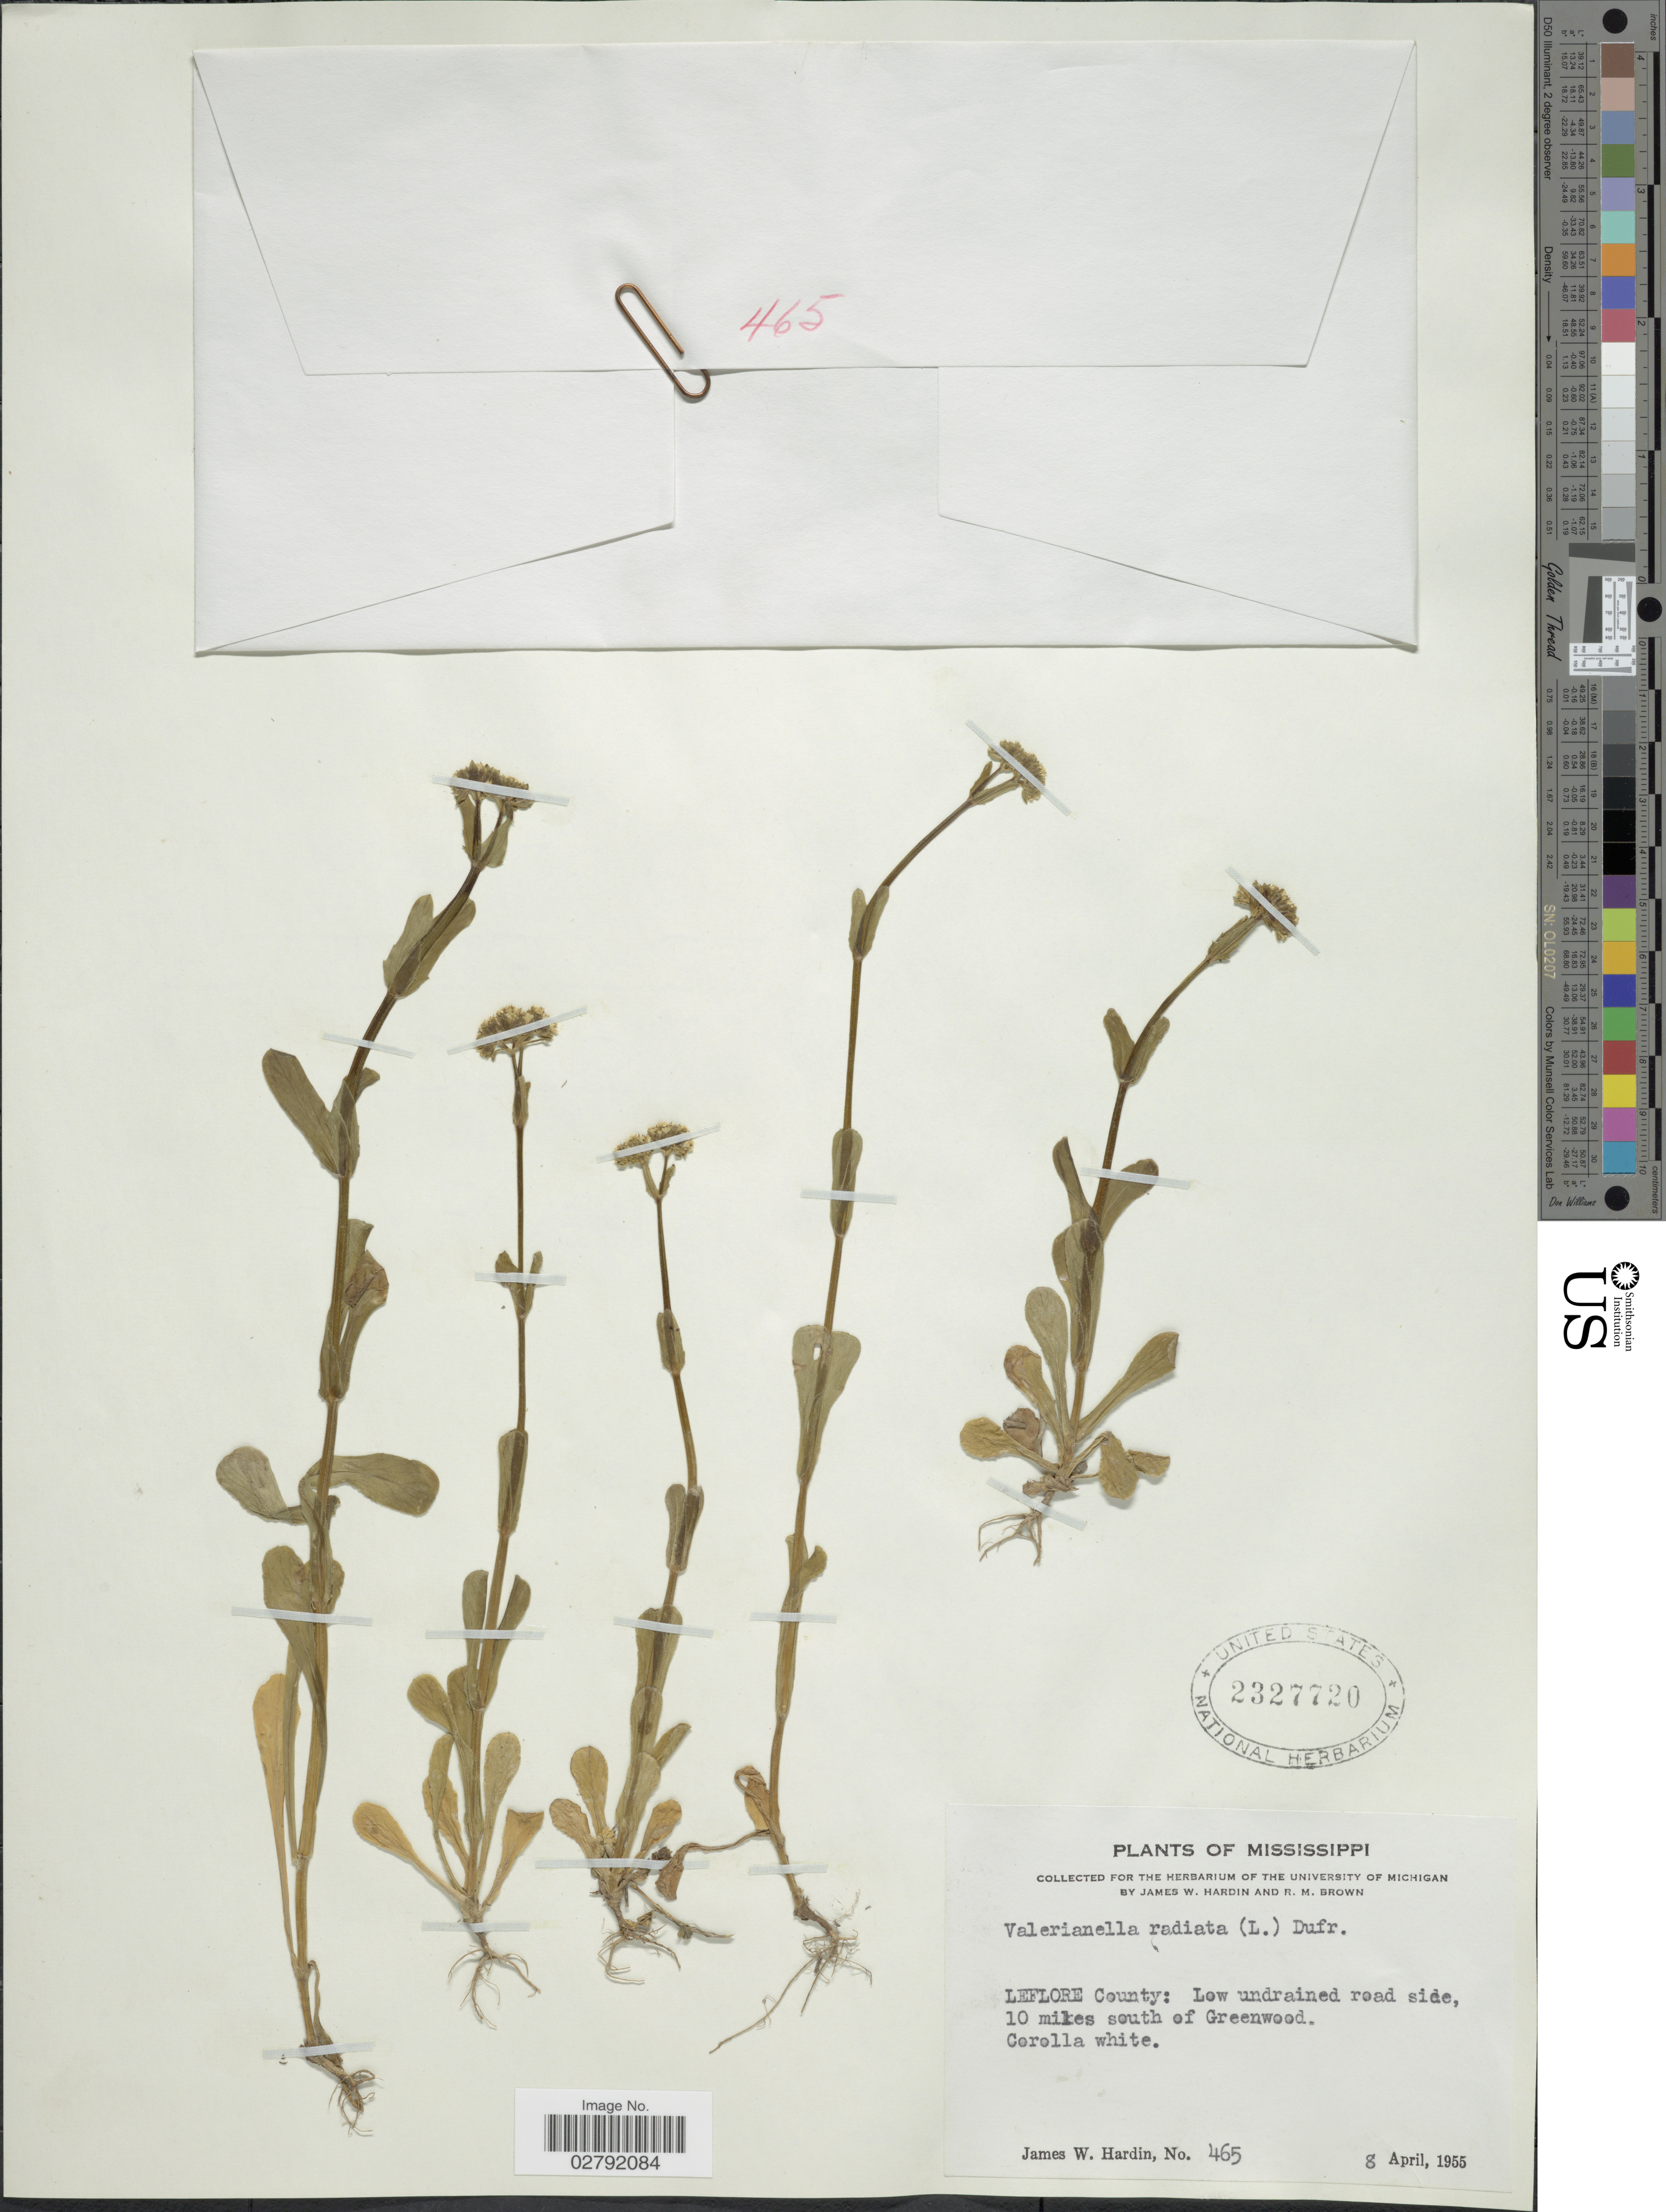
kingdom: Plantae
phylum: Tracheophyta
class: Magnoliopsida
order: Dipsacales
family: Caprifoliaceae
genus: Valerianella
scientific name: Valerianella radiata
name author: (L.) Dufr.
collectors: J. W. Hardin & R. M. Brown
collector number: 465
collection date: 1955-04-08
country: United States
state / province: Mississippi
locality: Leflore County: 10 miles south of Greenwood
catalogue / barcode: US 2327720